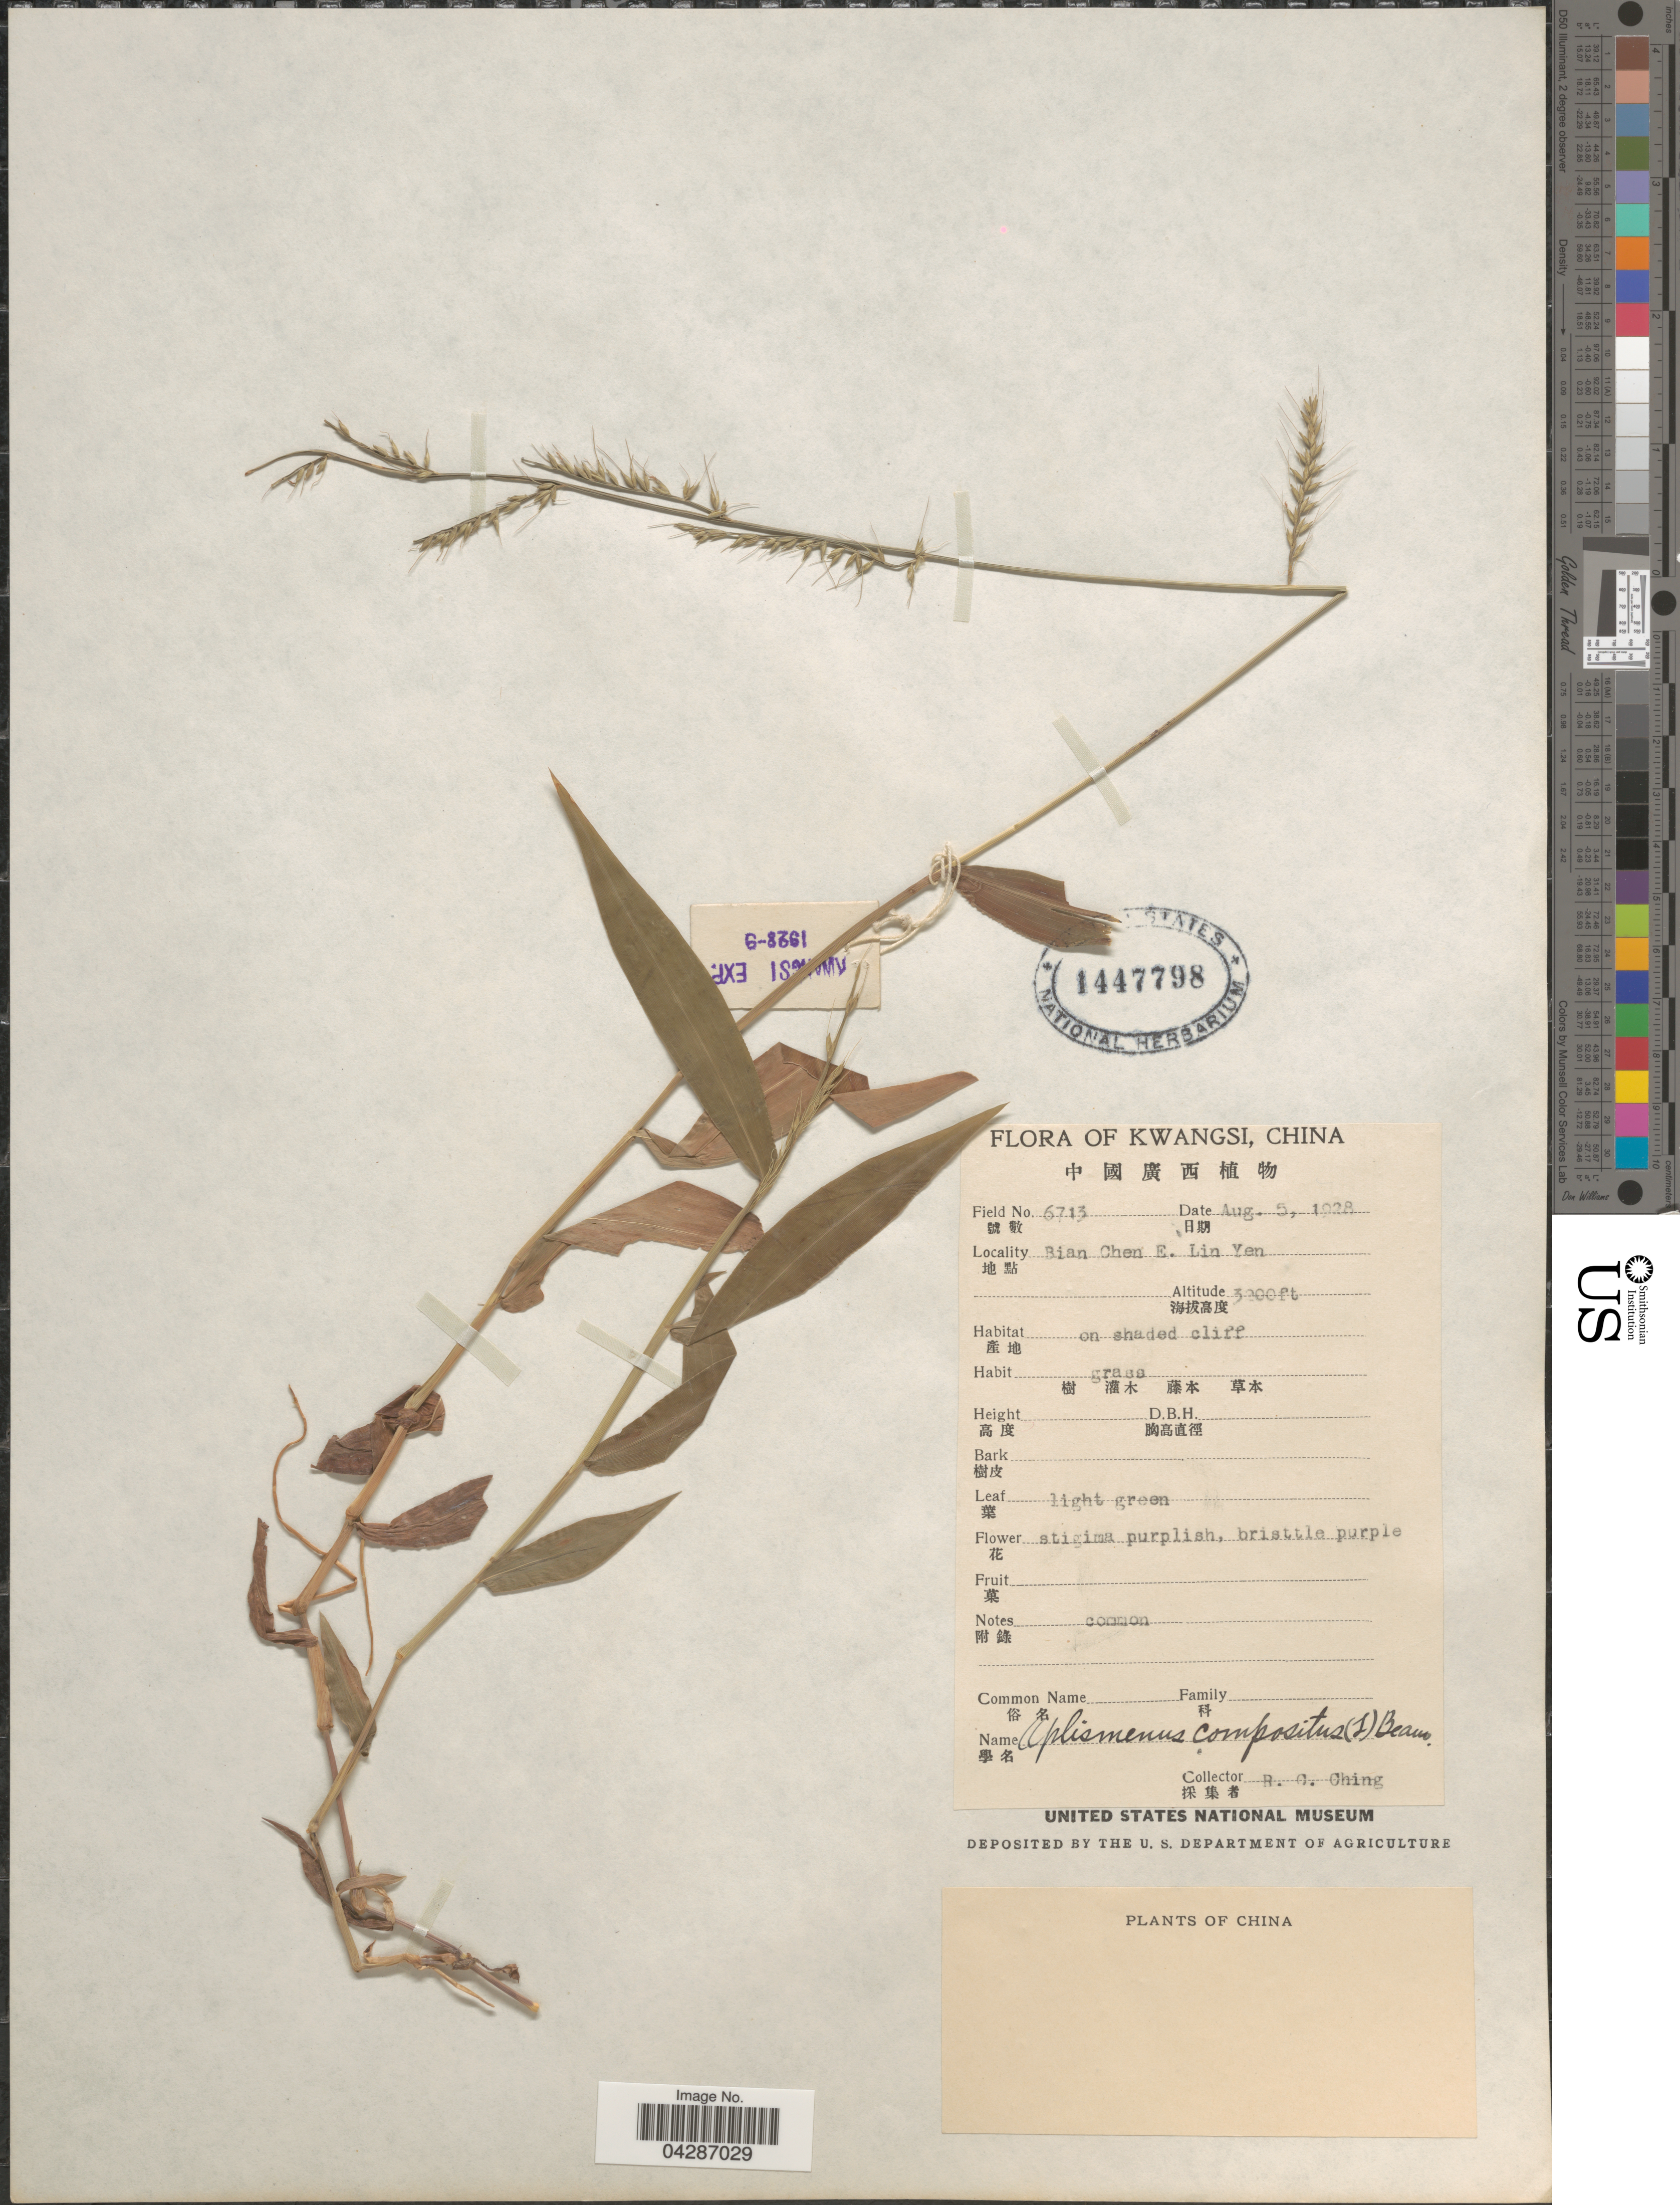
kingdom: Plantae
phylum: Tracheophyta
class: Liliopsida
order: Poales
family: Poaceae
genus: Oplismenus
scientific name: Oplismenus compositus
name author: (L.) P. Beauv.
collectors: R. C. Ching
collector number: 6713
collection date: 1928-08-05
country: China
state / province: Guangxi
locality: Kwangsi. Bian Chen E. Lin Yen. X.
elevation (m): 914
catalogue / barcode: US 1447798